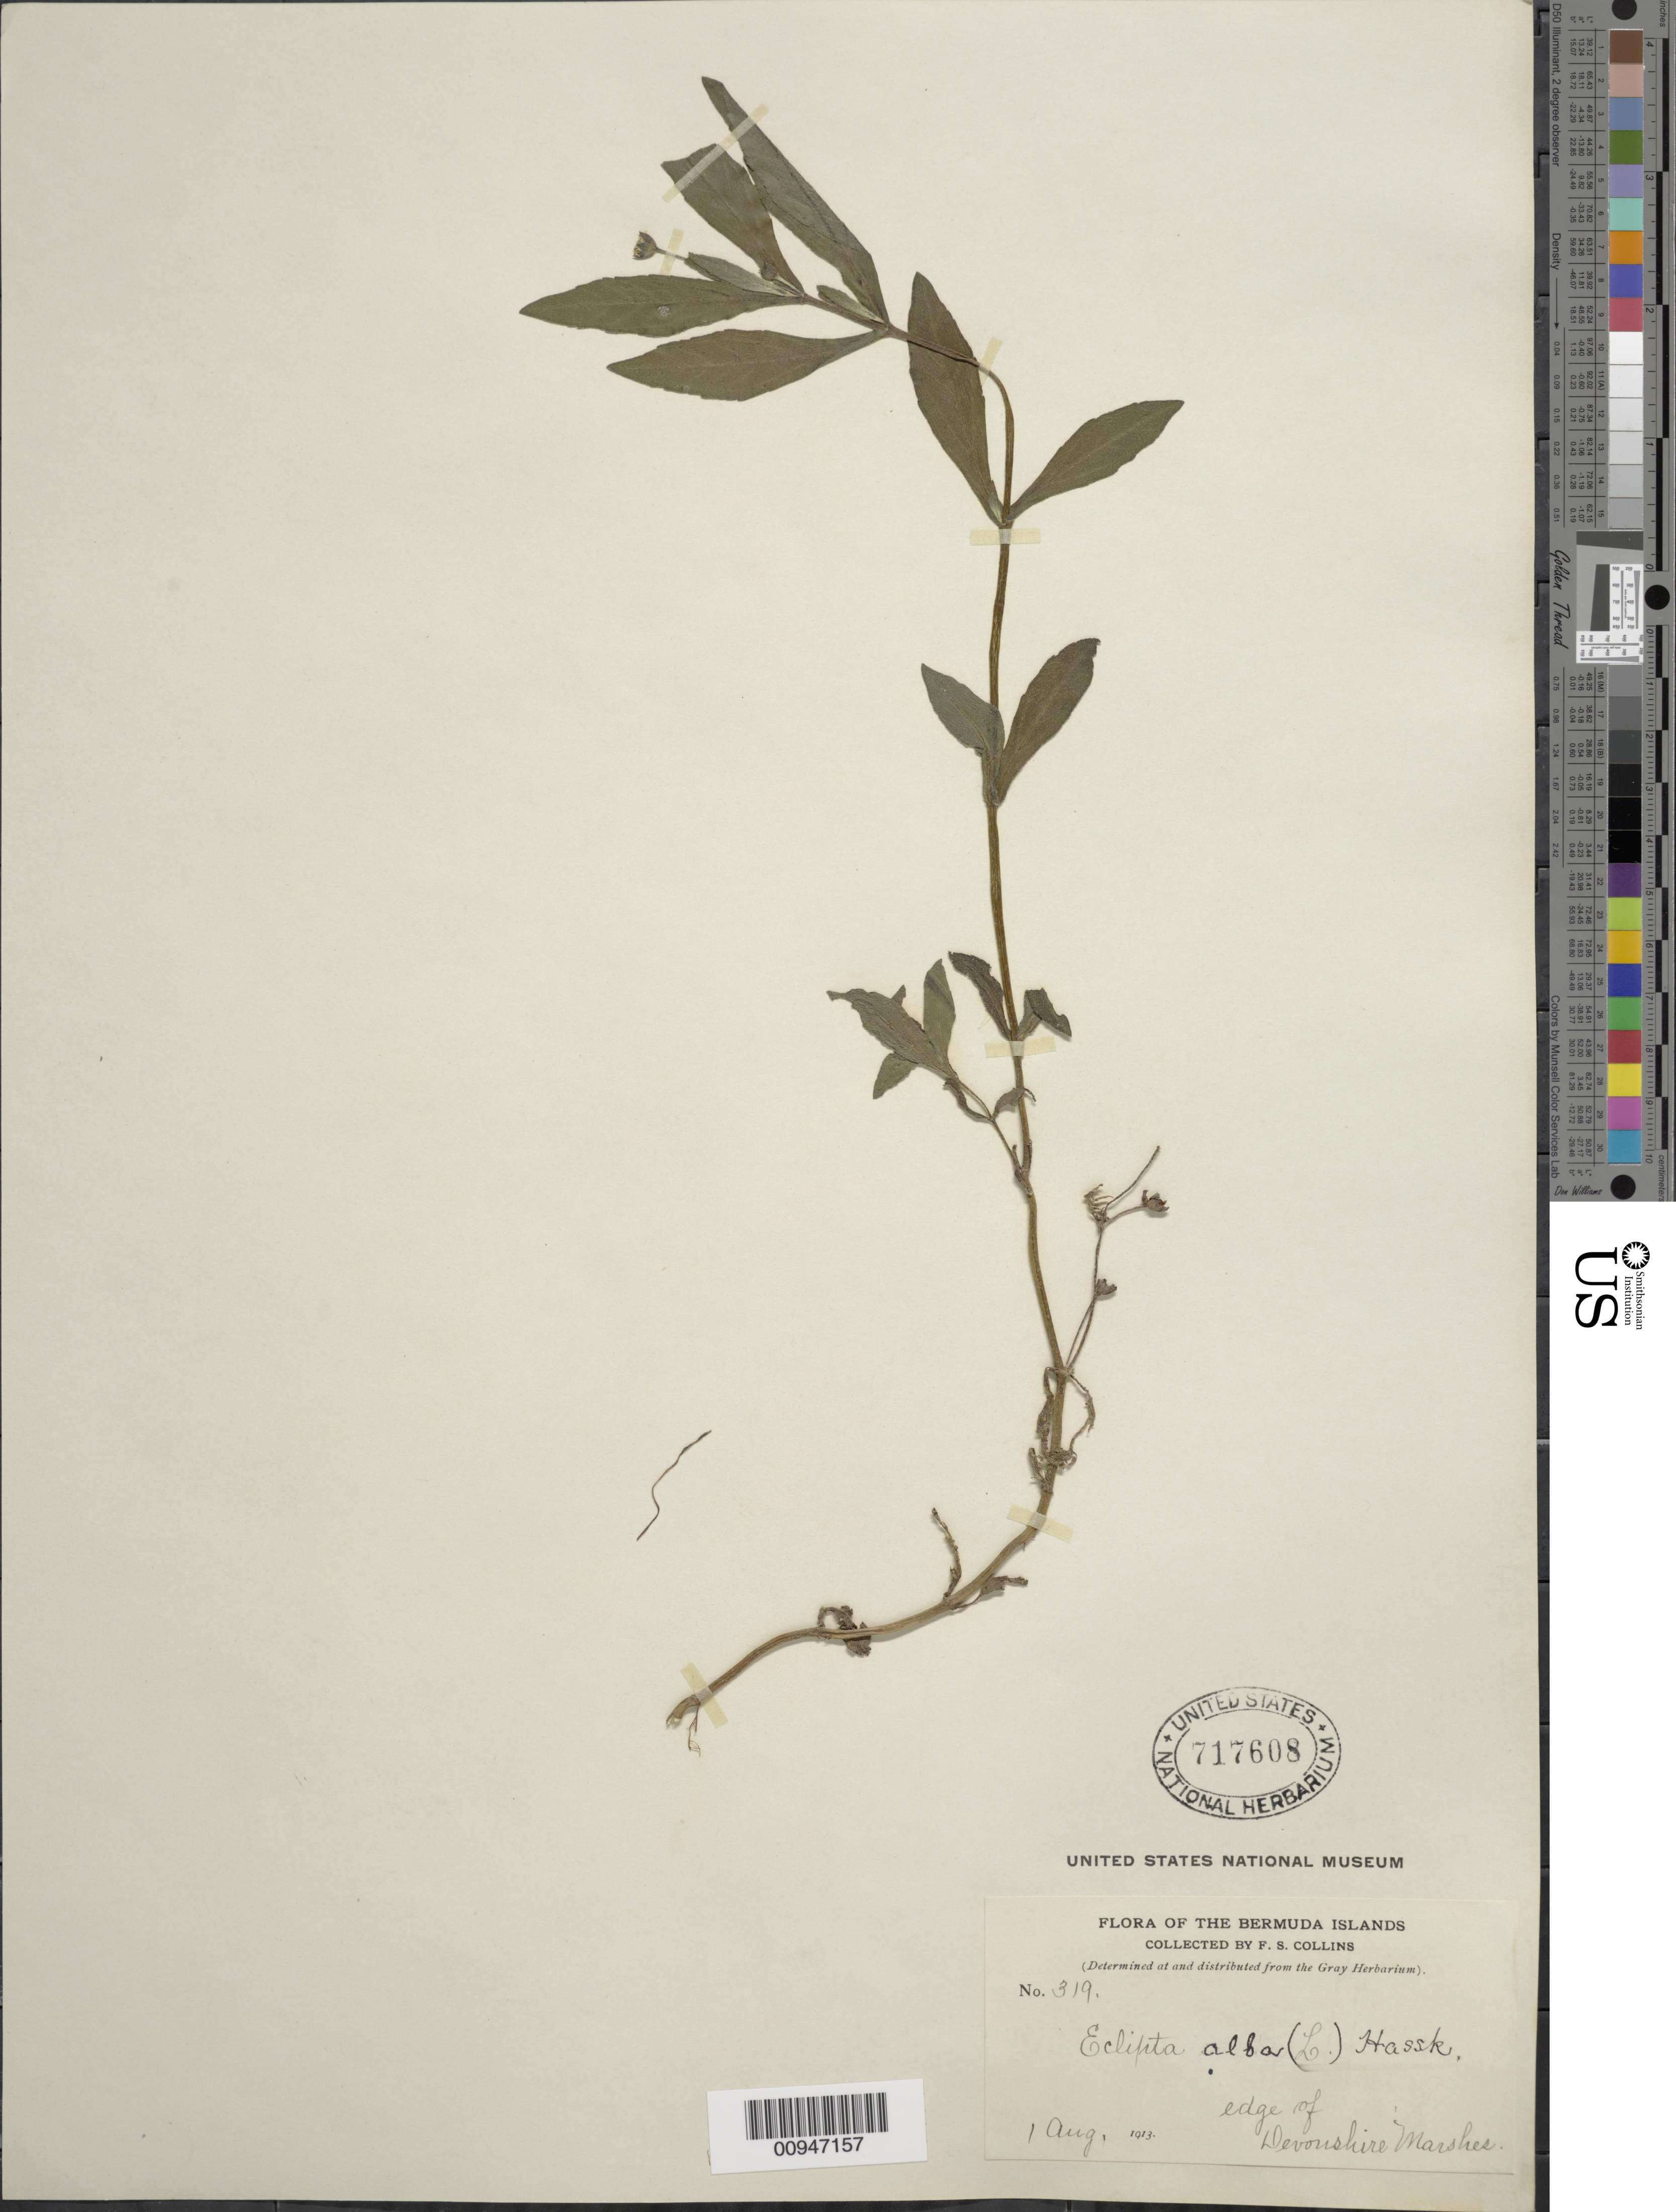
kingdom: Plantae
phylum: Tracheophyta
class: Magnoliopsida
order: Asterales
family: Asteraceae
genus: Eclipta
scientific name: Eclipta alba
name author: (L.) Hassk.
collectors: S. Collins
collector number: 319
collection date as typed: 01 Aug 1913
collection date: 1913-08-01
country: Bermuda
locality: Edge of Devonshire Marshes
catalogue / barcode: US 717608